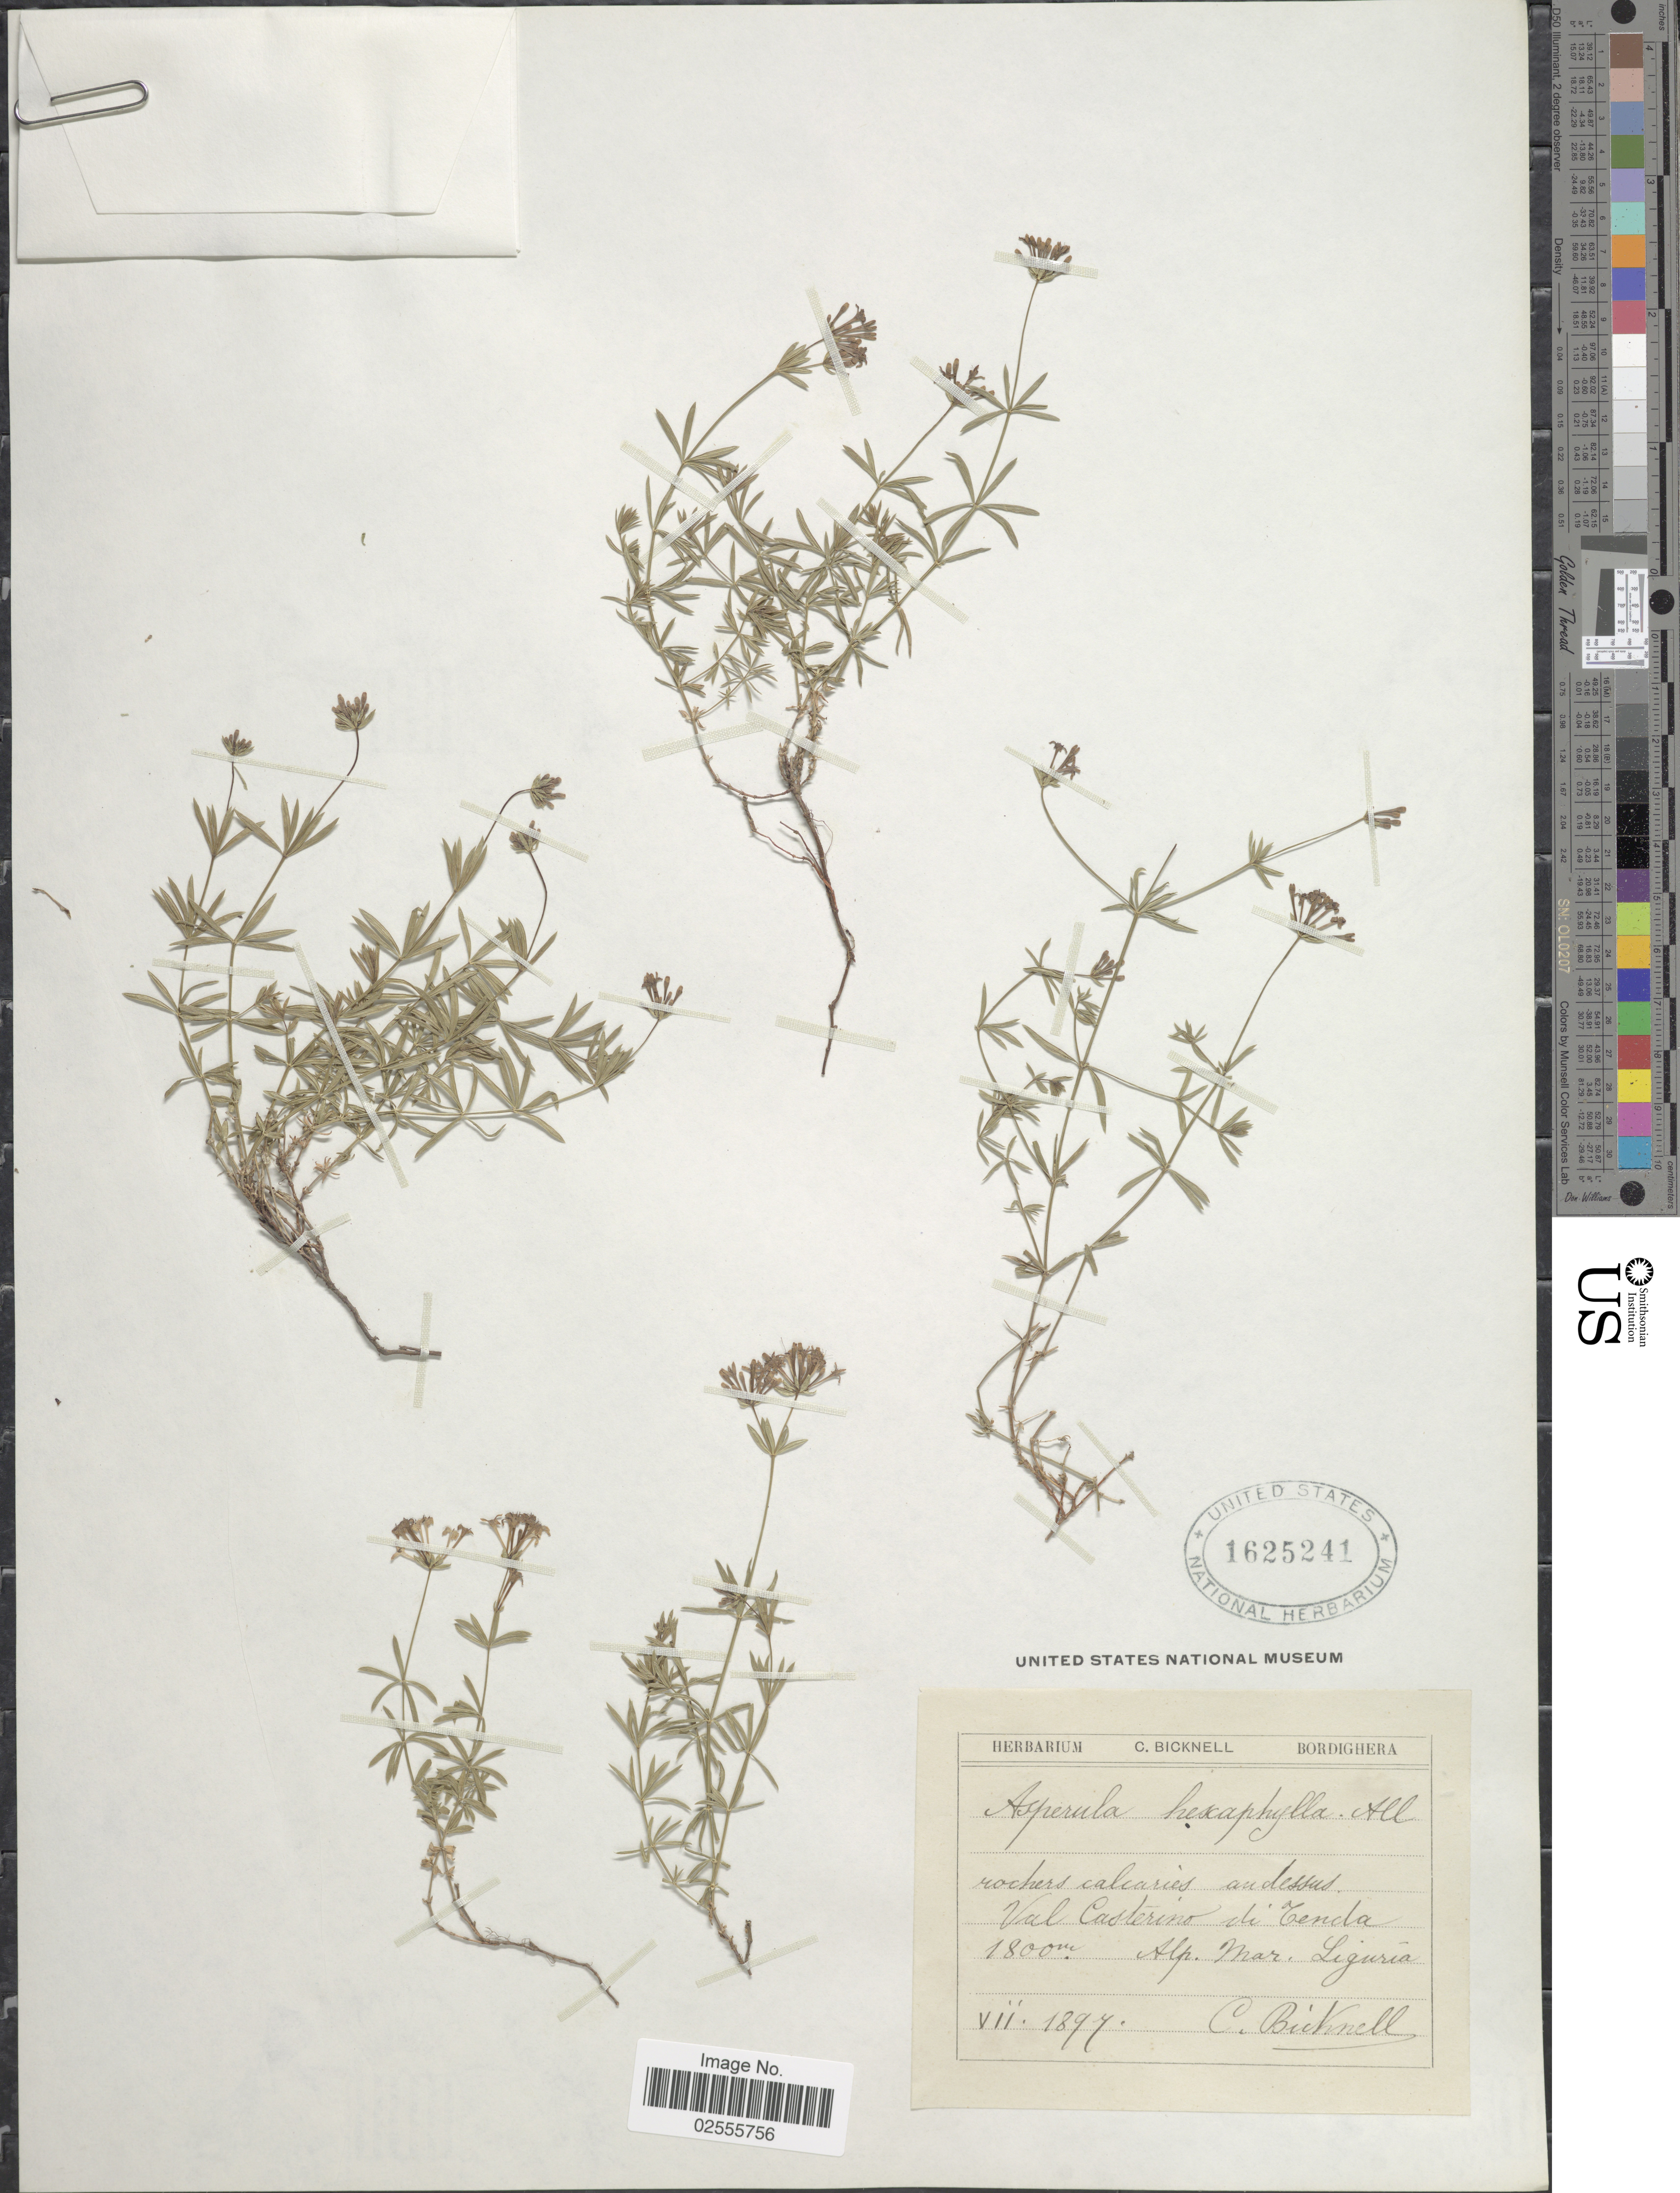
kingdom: Plantae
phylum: Tracheophyta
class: Magnoliopsida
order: Gentianales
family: Rubiaceae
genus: Asperula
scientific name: Asperula hexaphylla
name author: All.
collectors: C. Bicknell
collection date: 1897-07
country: Italy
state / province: Liguria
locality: Rochers calcareis au dessus Val Casterino di Tenda, Alp. Mar. Liguria. [interpreted]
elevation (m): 1800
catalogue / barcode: US 1625241